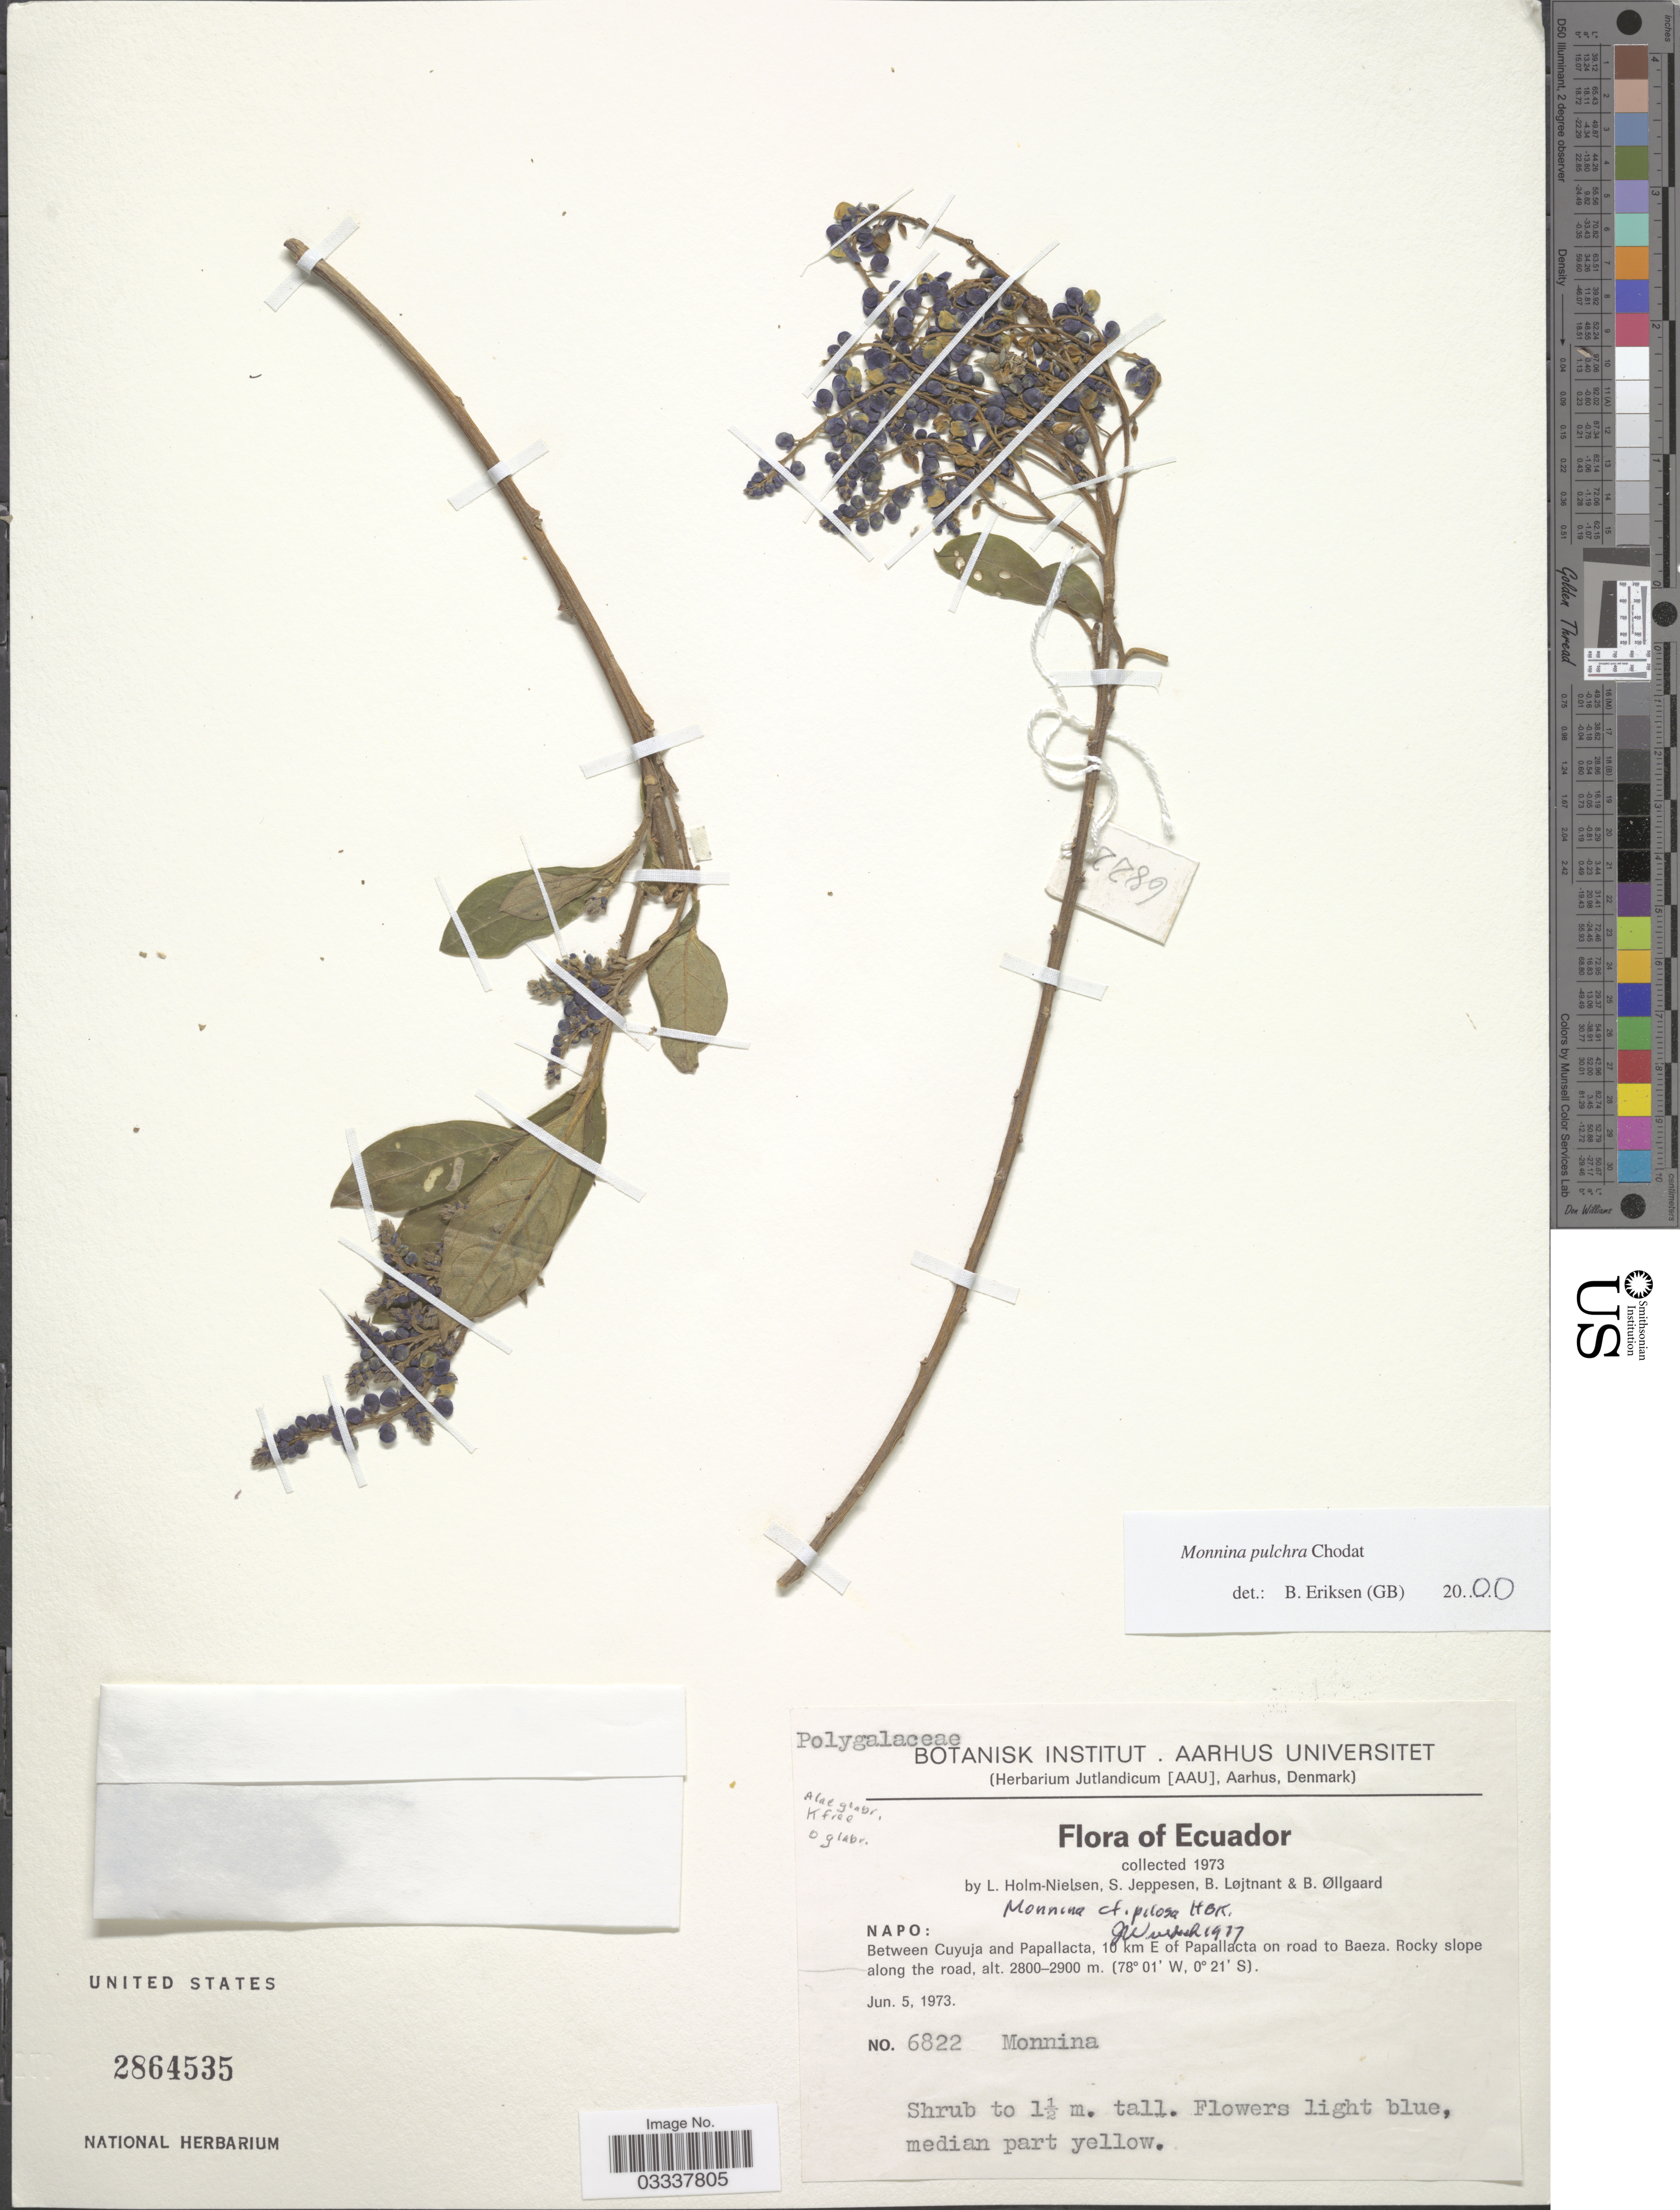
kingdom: Plantae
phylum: Tracheophyta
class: Magnoliopsida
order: Fabales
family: Polygalaceae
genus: Monnina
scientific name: Monnina pulchra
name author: Chodat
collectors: L. Holm-Nielsen, S. Jeppesen, B. Löjtnant & B. Øllgaard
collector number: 6822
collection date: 1973-06-05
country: Ecuador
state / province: Napo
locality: Between Cuyuja and Papallacta, 10 km E of Papallacta on road to Baeza.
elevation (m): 2800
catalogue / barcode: US 2864535